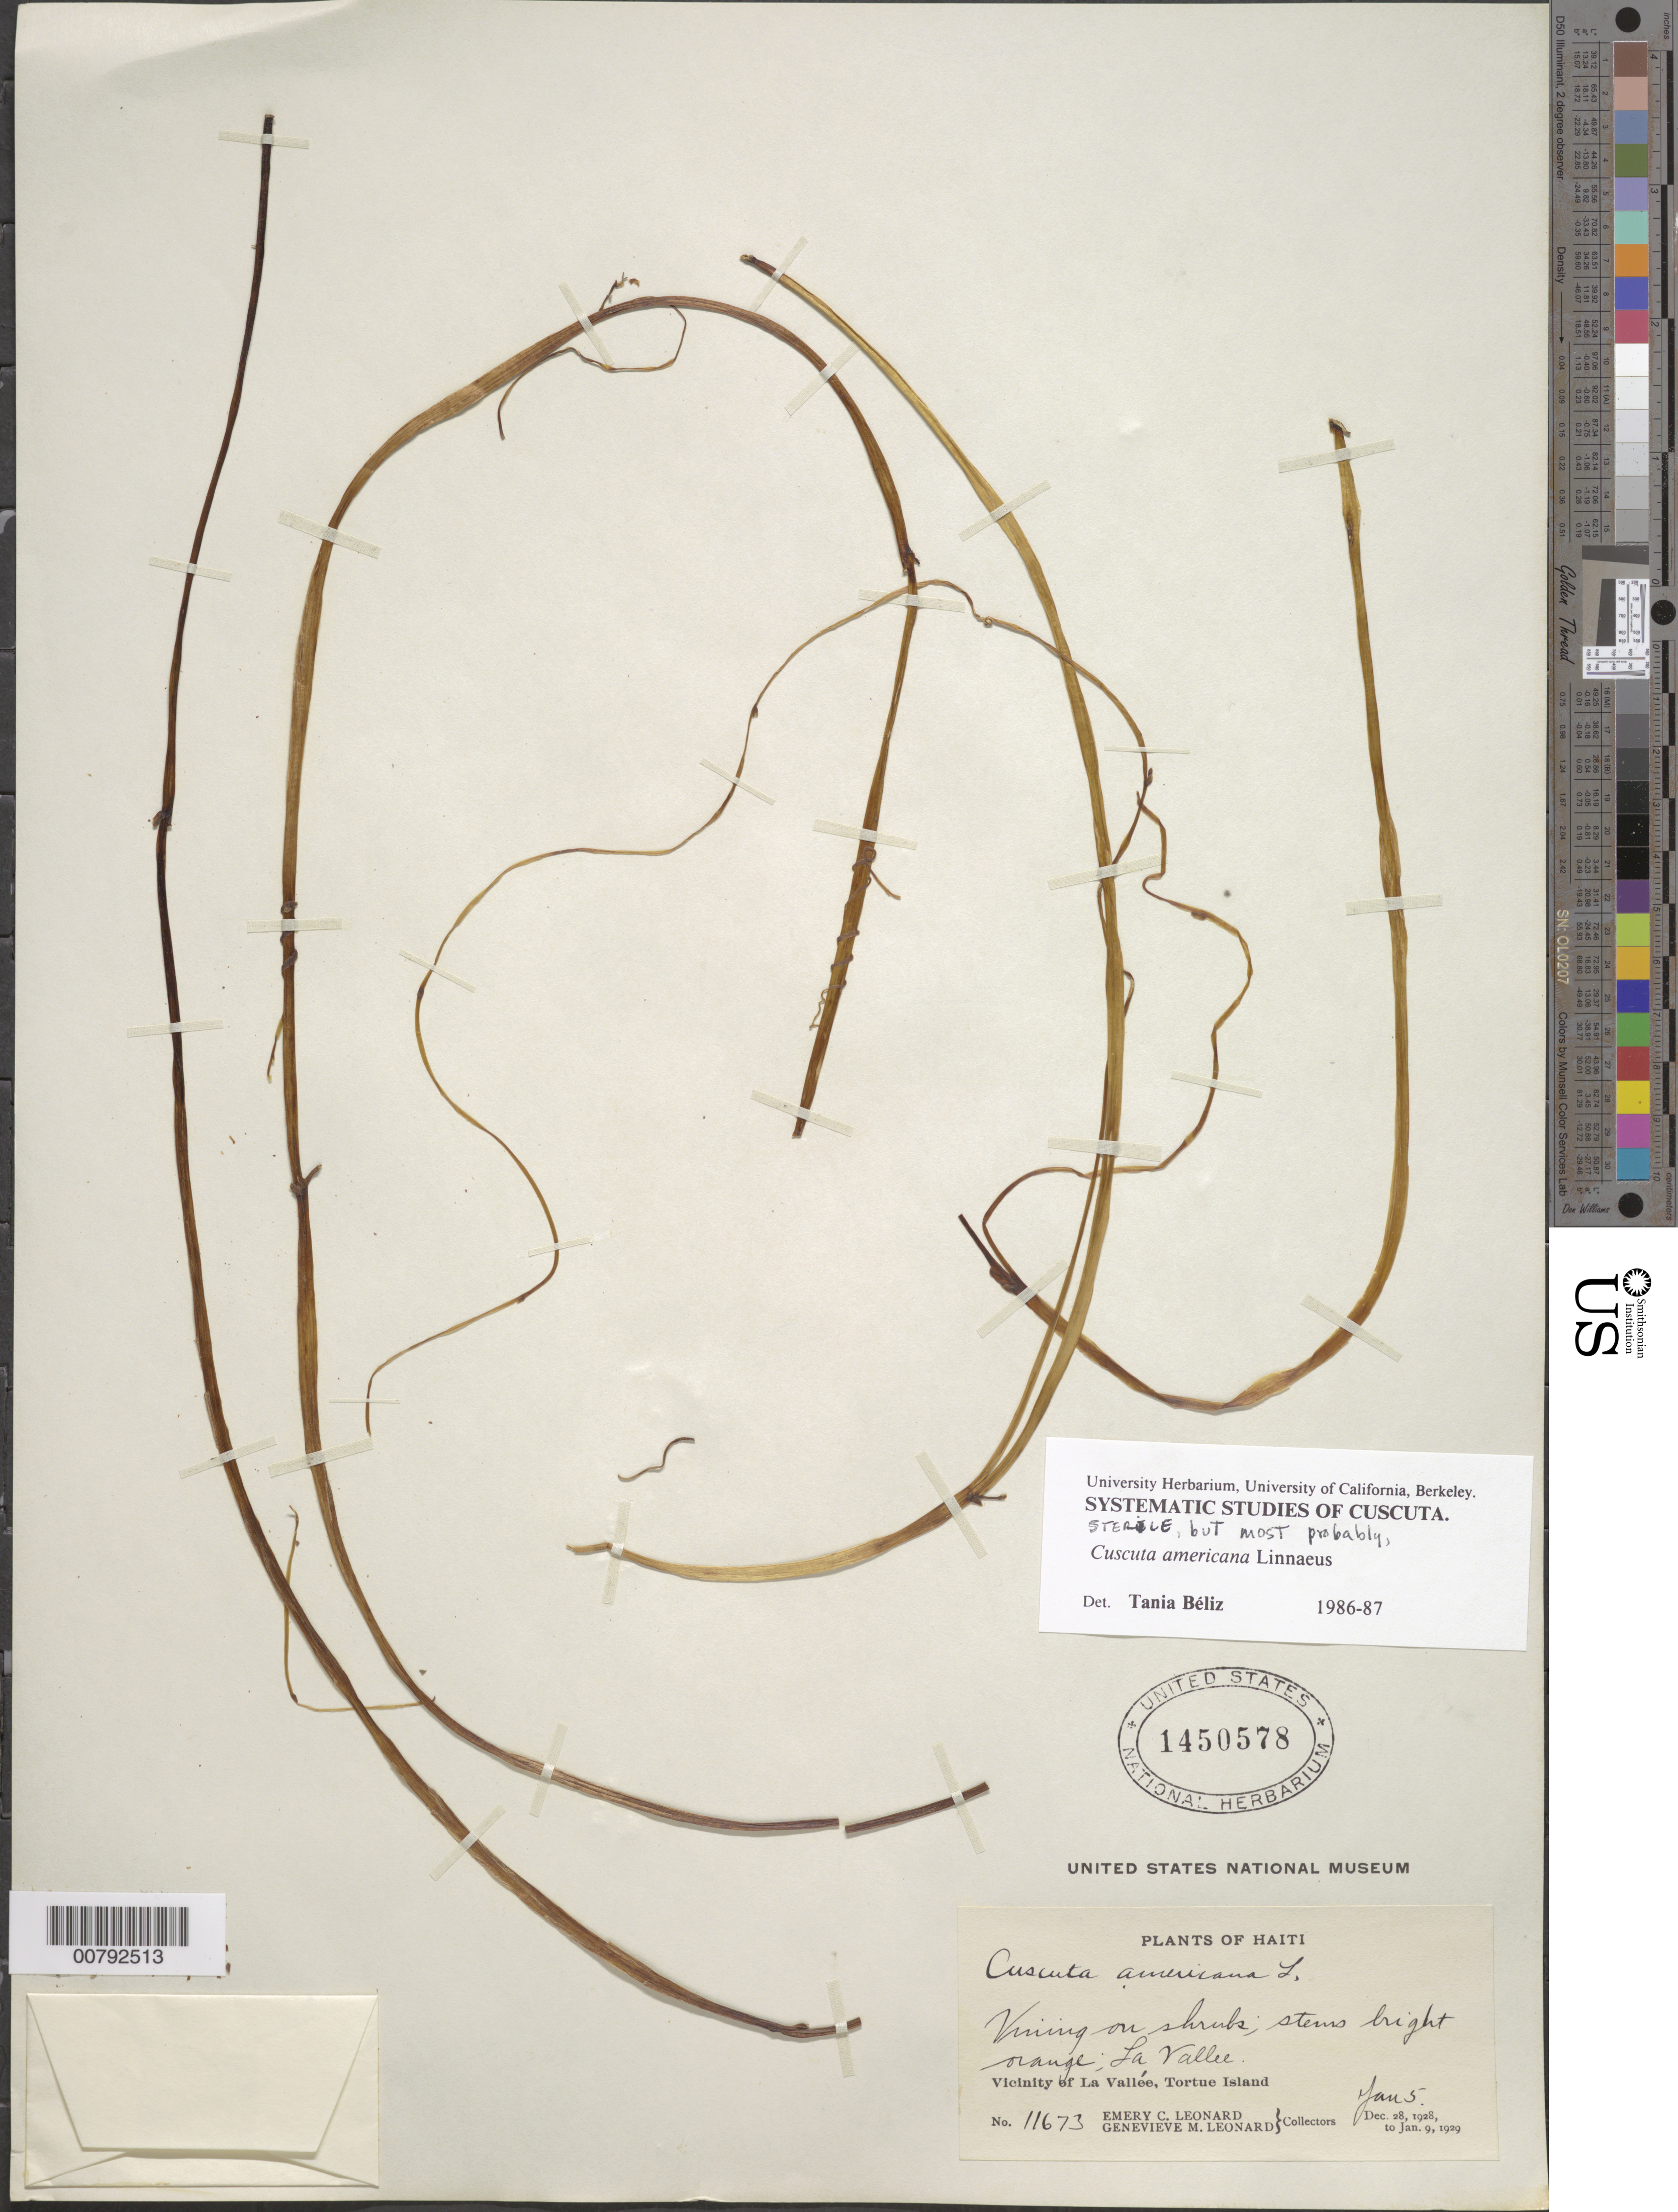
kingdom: Plantae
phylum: Tracheophyta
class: Magnoliopsida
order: Solanales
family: Convolvulaceae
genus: Cuscuta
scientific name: Cuscuta americana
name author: L.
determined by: Béliz, T.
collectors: E. C. Leonard & G. M. Leonard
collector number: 11673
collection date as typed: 05 Jan 1929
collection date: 1929-01-05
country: Haiti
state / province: Nord-Óuest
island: Île de la Tortue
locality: Tortue Island, vicinity of La Vallée.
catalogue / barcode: US 1450578